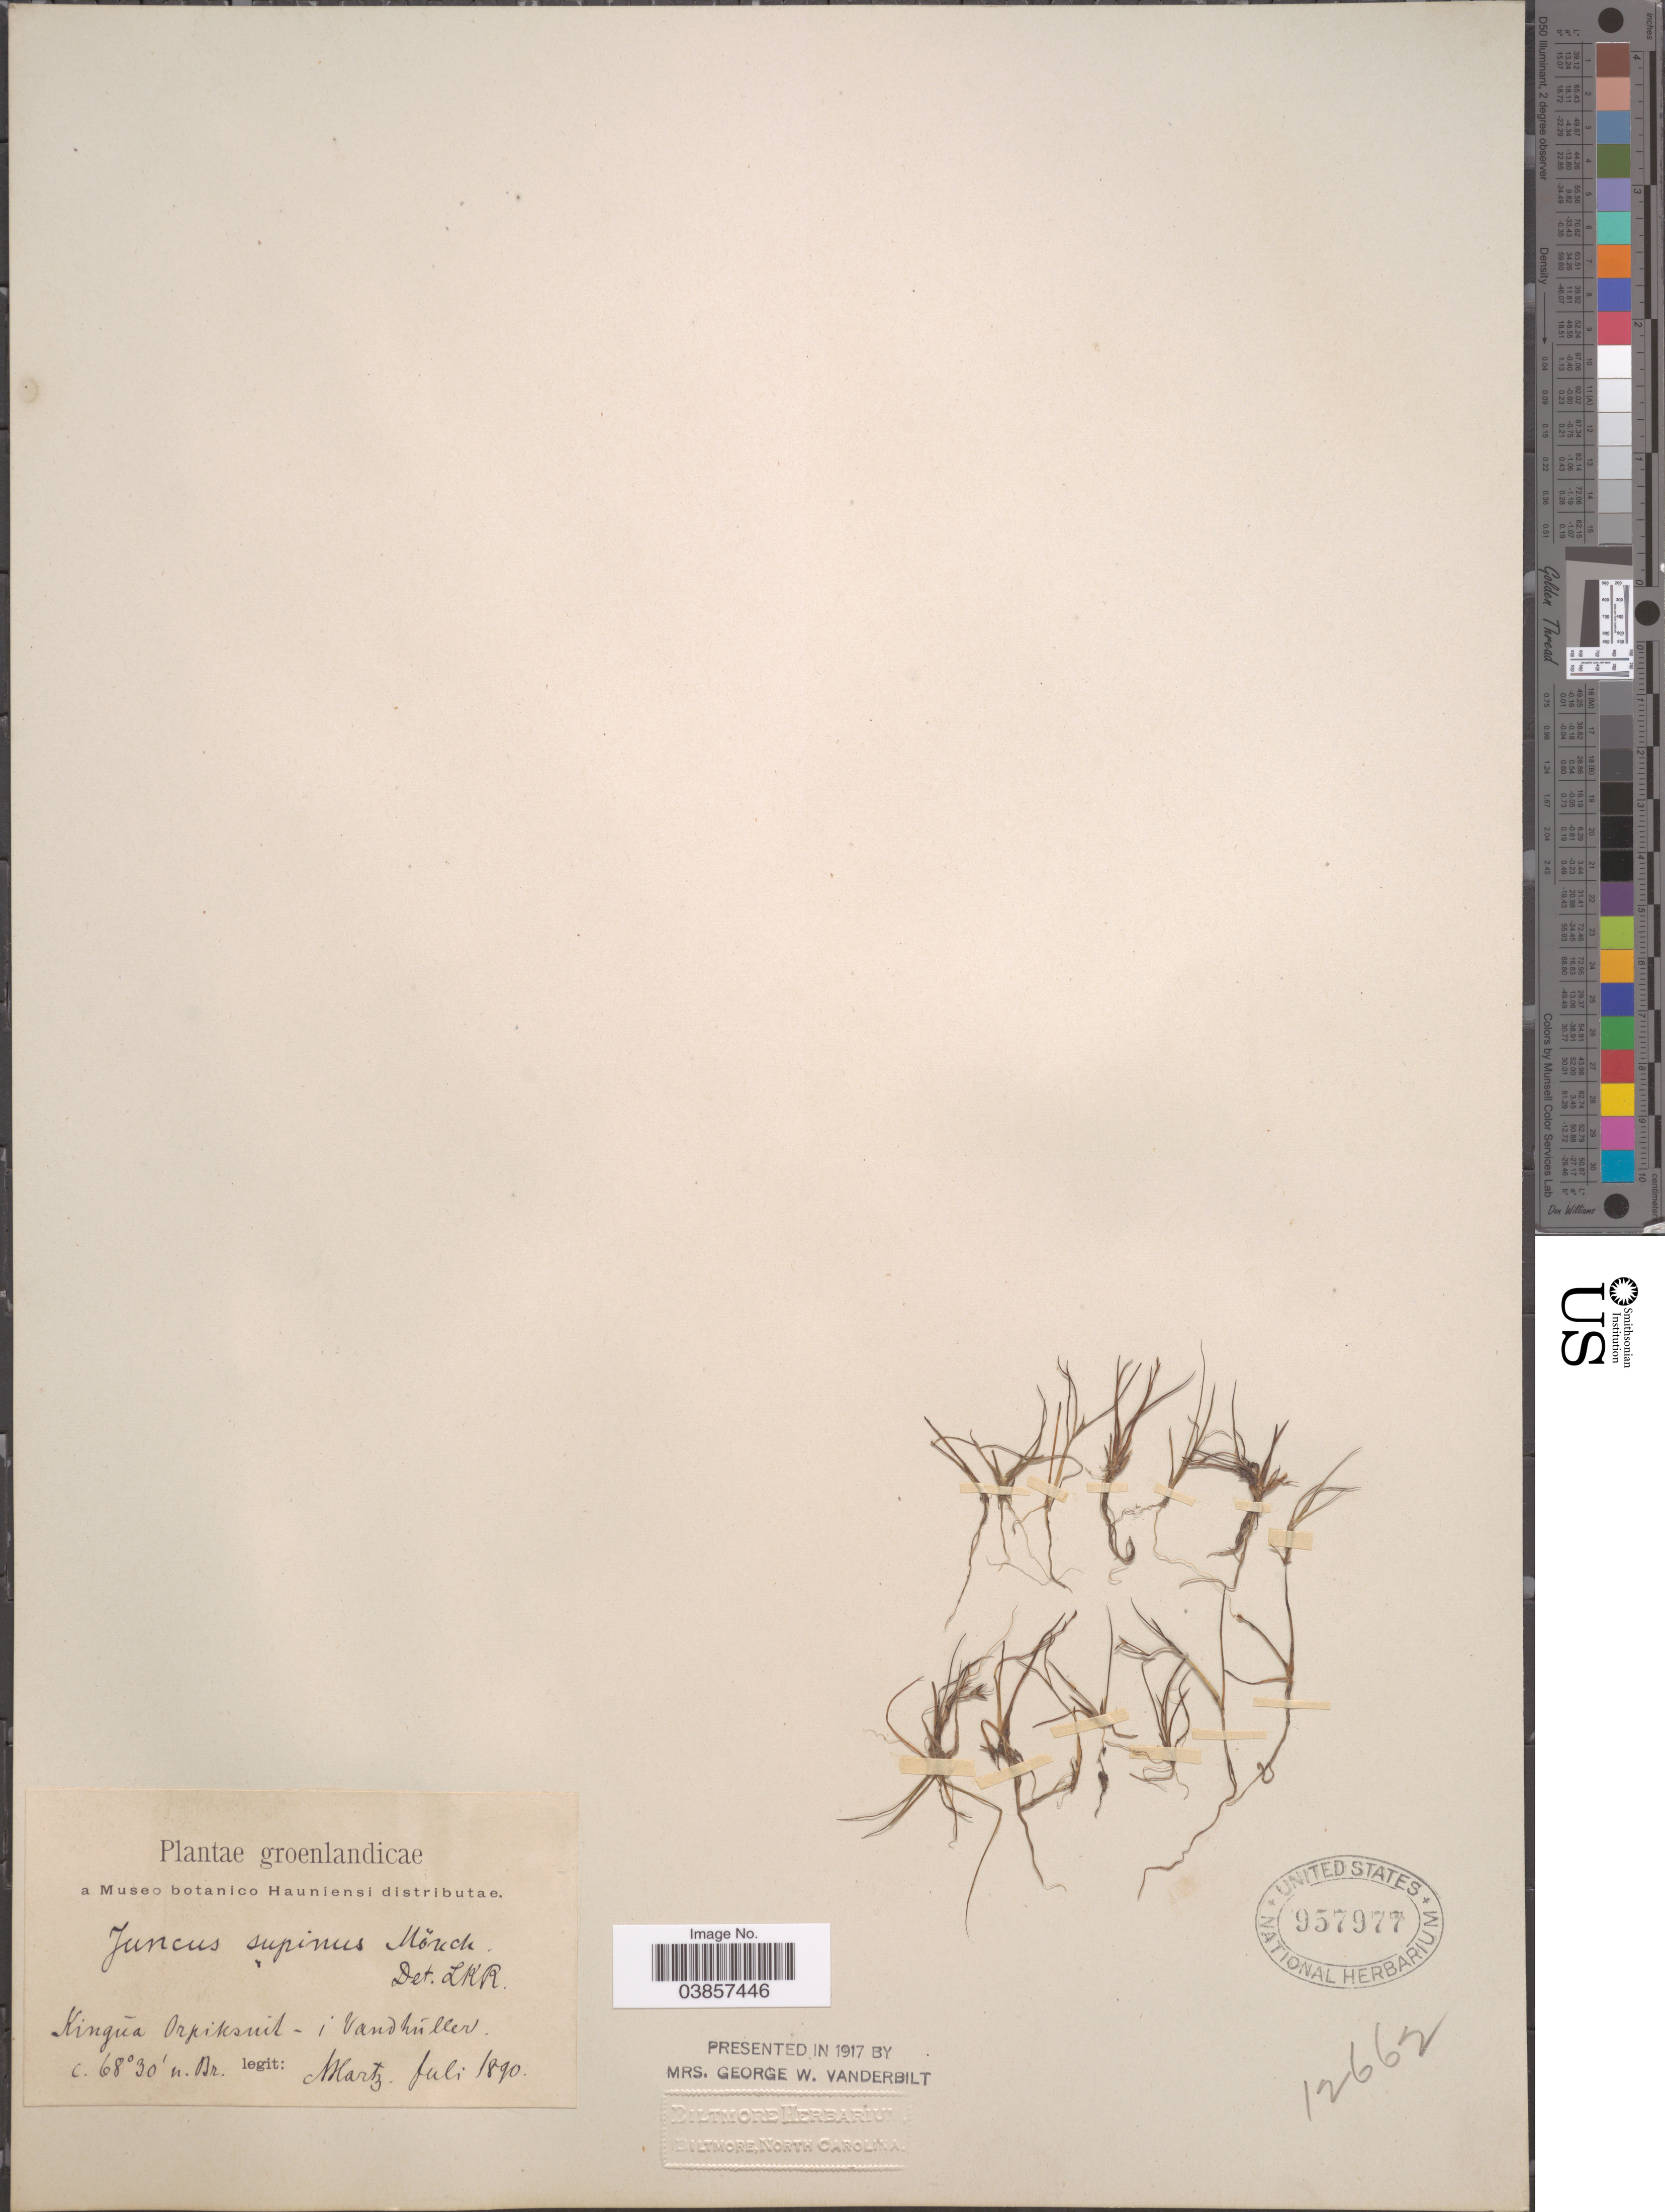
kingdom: Plantae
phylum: Tracheophyta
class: Liliopsida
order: Poales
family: Juncaceae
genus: Juncus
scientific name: Juncus supinus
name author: Moench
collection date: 1890-03/1890-07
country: Greenland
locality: Groenlandicæ. Kingúa Orpiksuit - i Vandhüller.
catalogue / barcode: US 957977